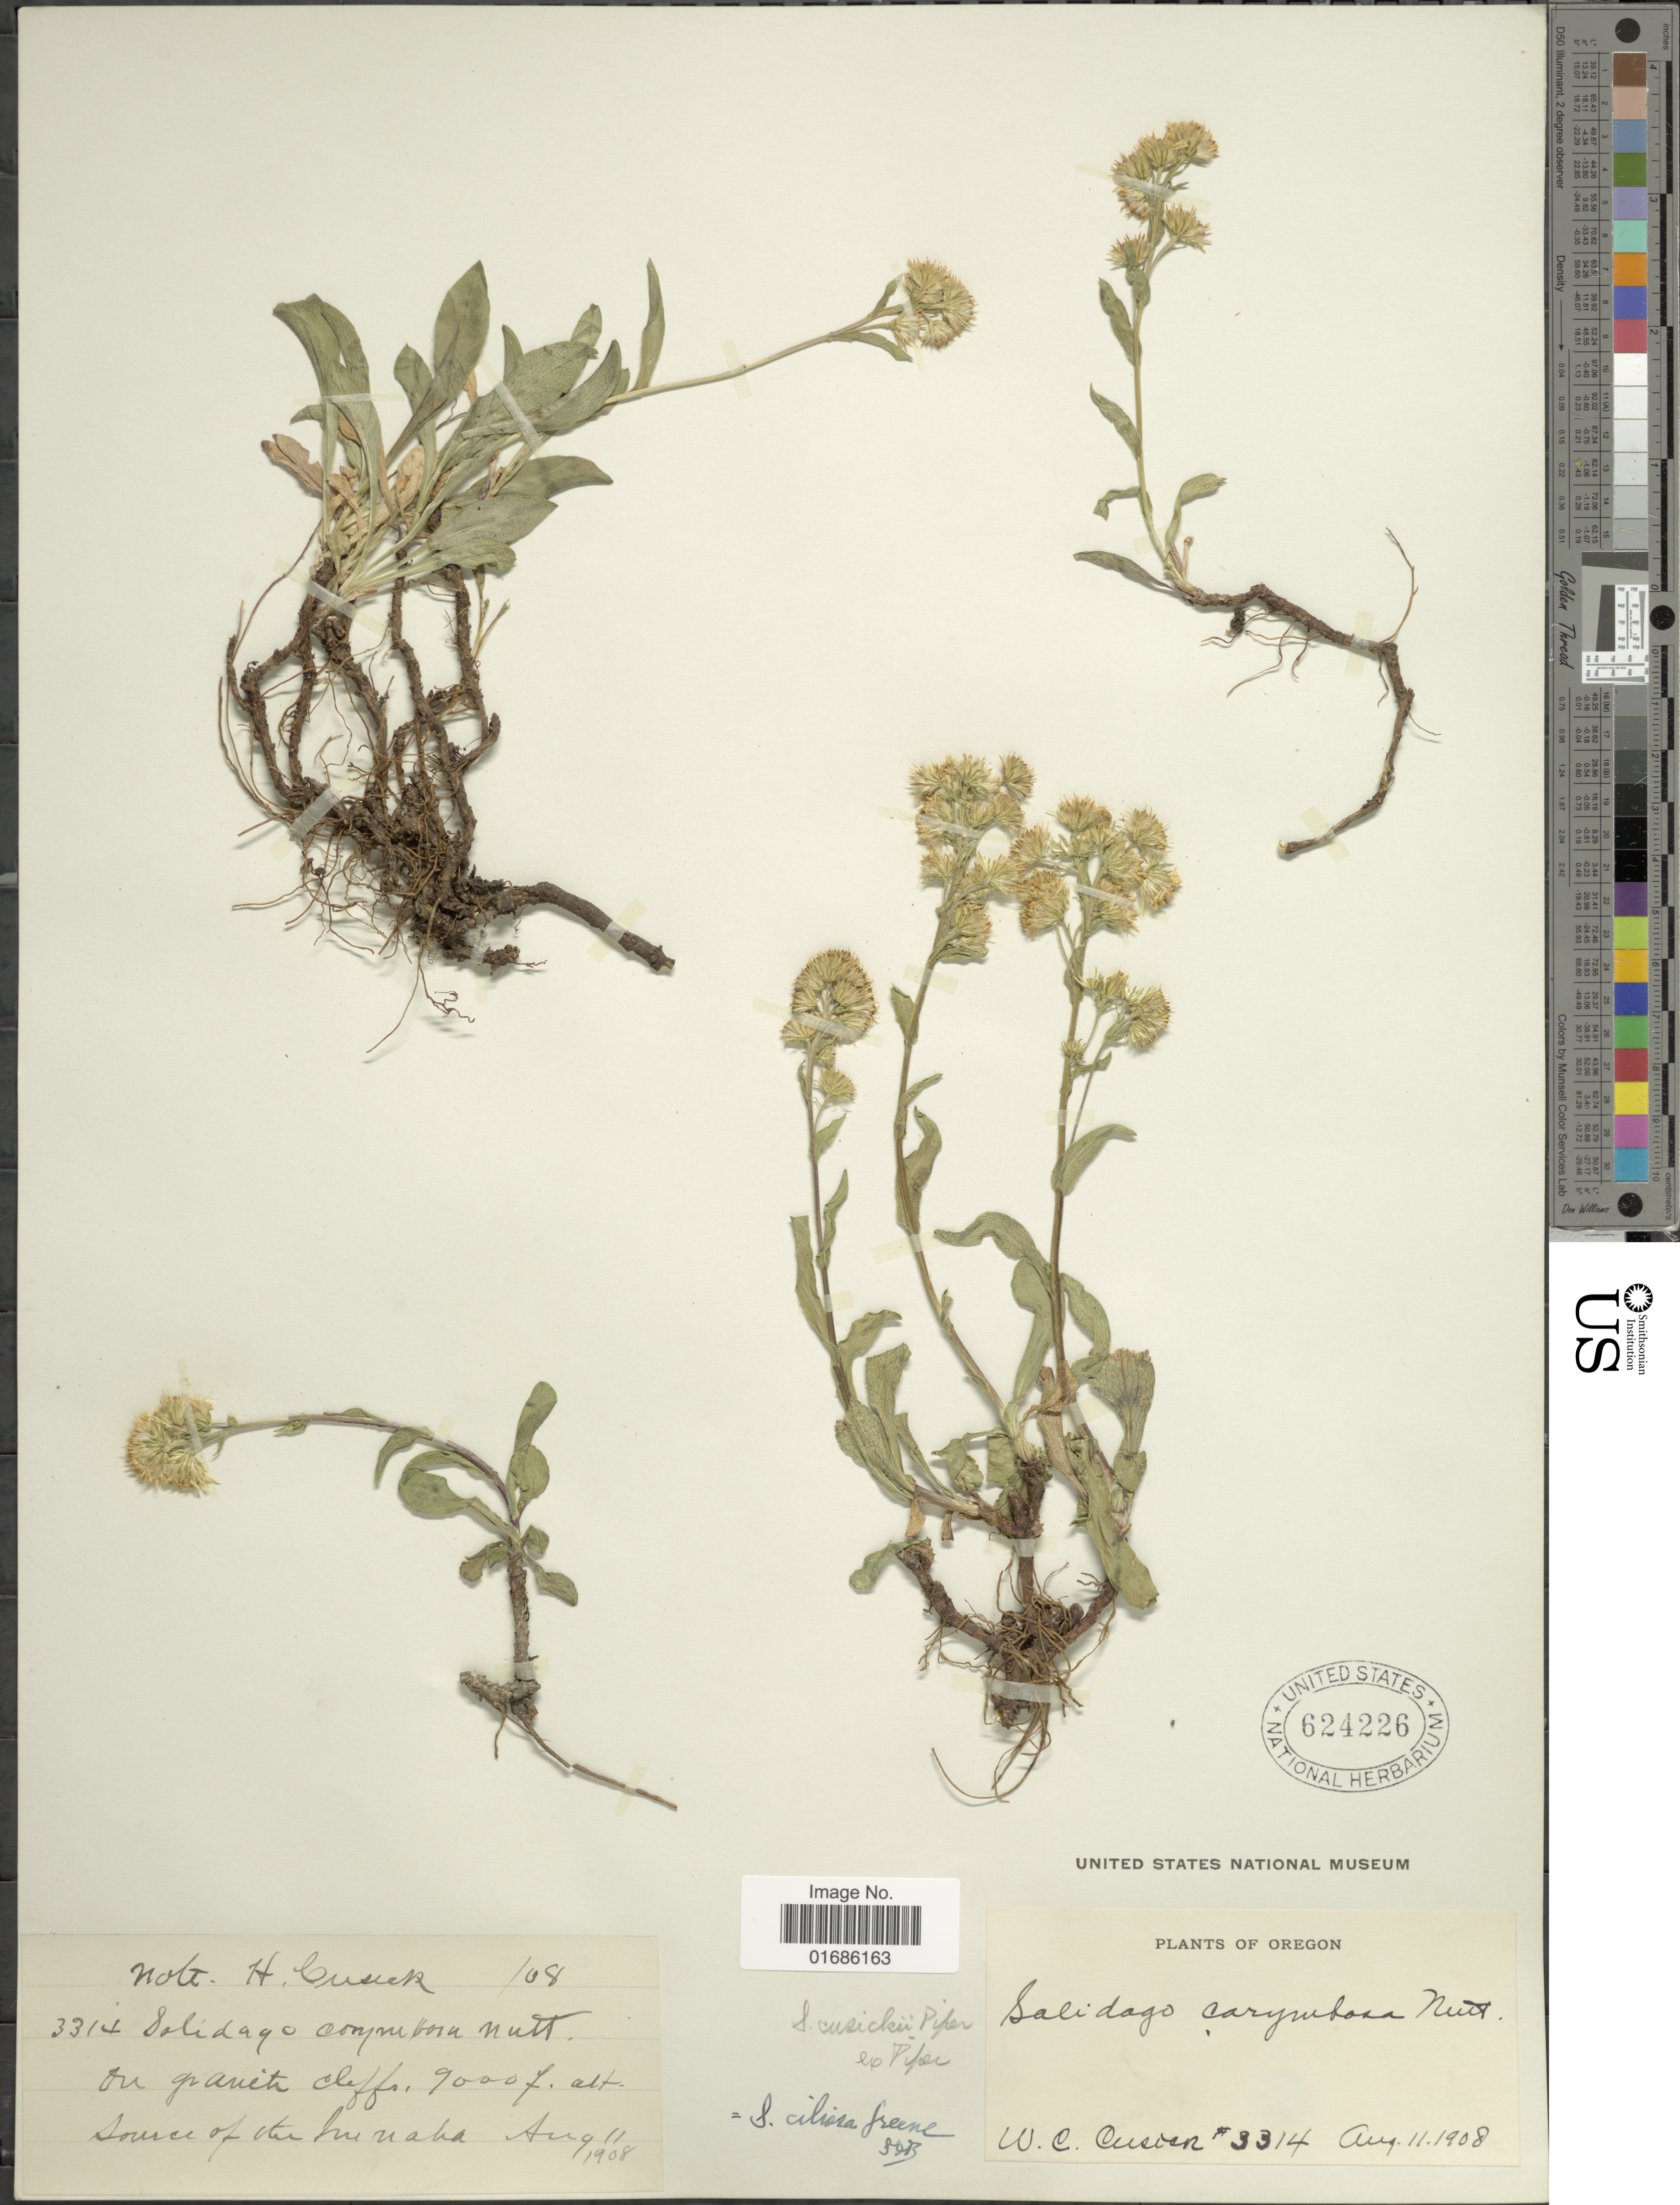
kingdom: Plantae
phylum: Tracheophyta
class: Magnoliopsida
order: Asterales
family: Asteraceae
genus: Solidago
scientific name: Solidago ciliosa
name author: Greene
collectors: W. C. Cusick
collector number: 3314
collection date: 1908-08-11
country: United States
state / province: Oregon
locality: On granite cliffs, source of the Imnaha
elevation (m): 2743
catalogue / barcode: US 624226